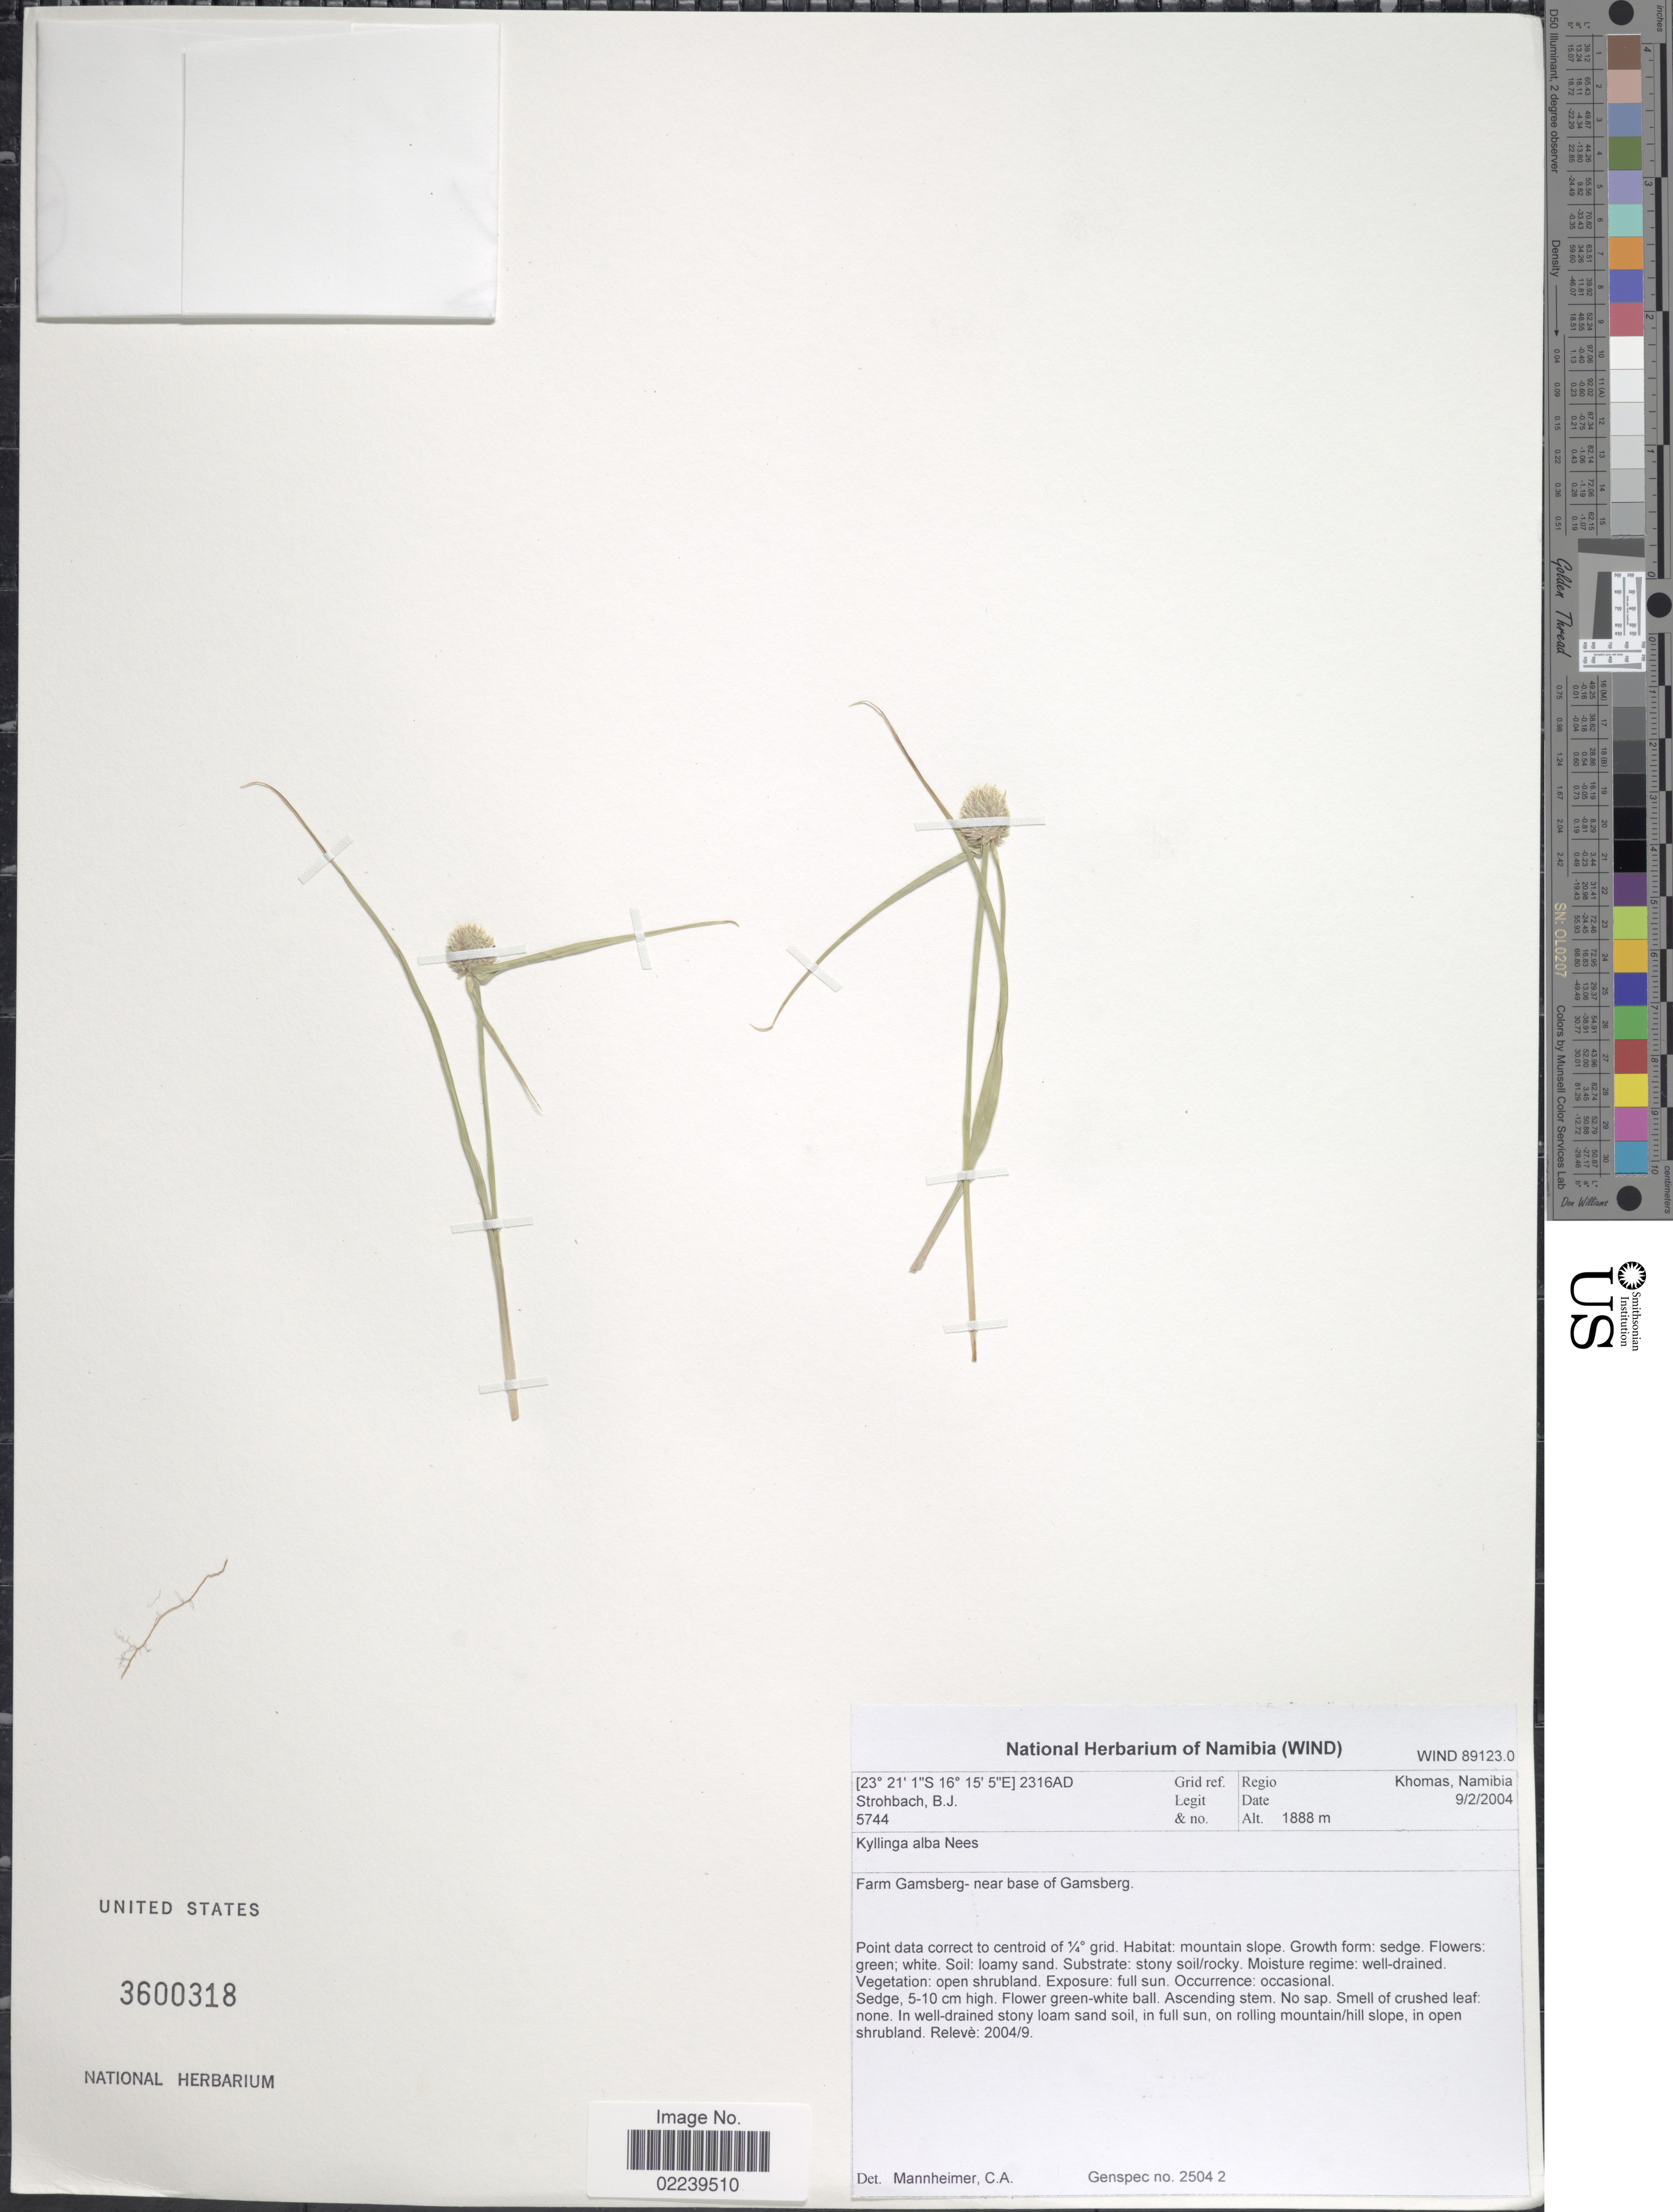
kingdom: Plantae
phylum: Tracheophyta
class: Liliopsida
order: Poales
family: Cyperaceae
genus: Cyperus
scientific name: Cyperus alatus subsp. albus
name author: (Nees)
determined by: Strong, M. T., (US), Smithsonian Institution - National Museum of Natural History (UNITED STATES)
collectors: B. Strohbach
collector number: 5744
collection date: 2004-02-09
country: Namibia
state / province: Khomas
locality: Farm Gamsberg- near base of Gamsberg 2316AD. Grid Ref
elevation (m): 1888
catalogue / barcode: US 3600318